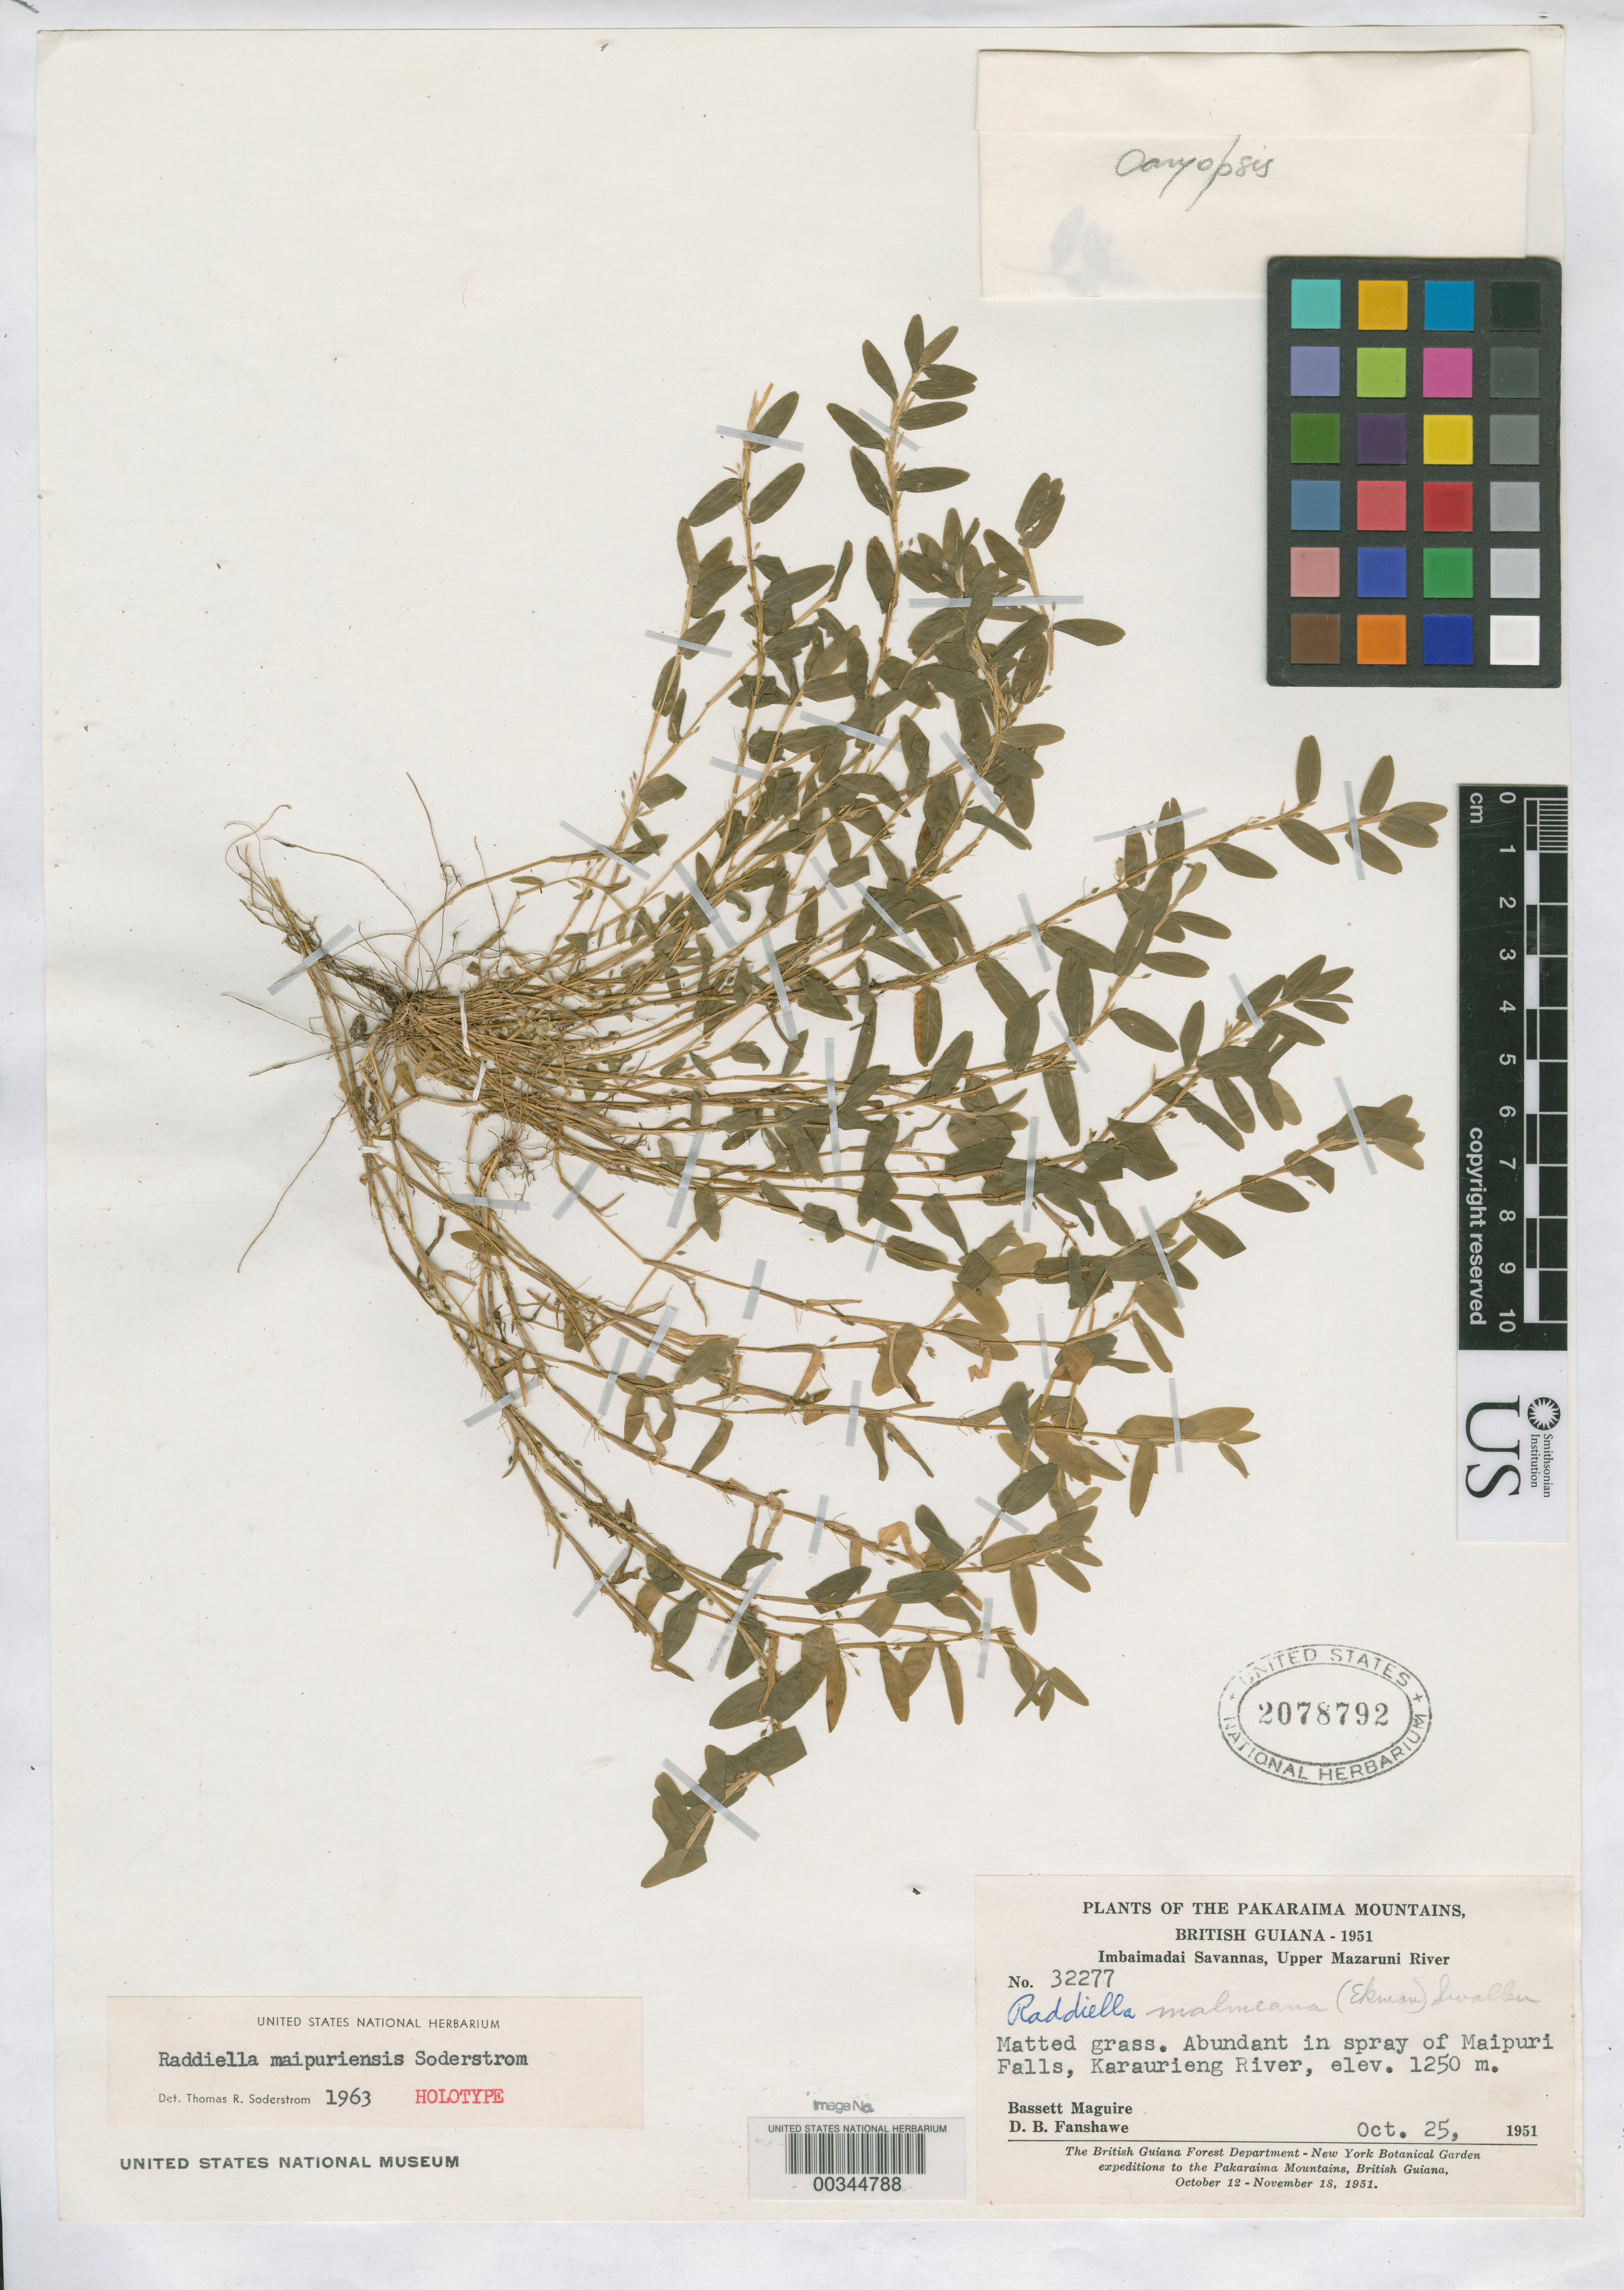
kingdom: Plantae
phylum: Tracheophyta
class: Liliopsida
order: Poales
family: Poaceae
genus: Raddiella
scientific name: Raddiella maipuriensis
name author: Soderstr.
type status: Holotype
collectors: B. Maguire & D. B. Fanshawe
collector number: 32277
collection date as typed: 25 Oct 1951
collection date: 1951-10-25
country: Guyana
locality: Maipuri Falls, Karaurieng River.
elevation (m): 1250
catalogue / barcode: US 2078792